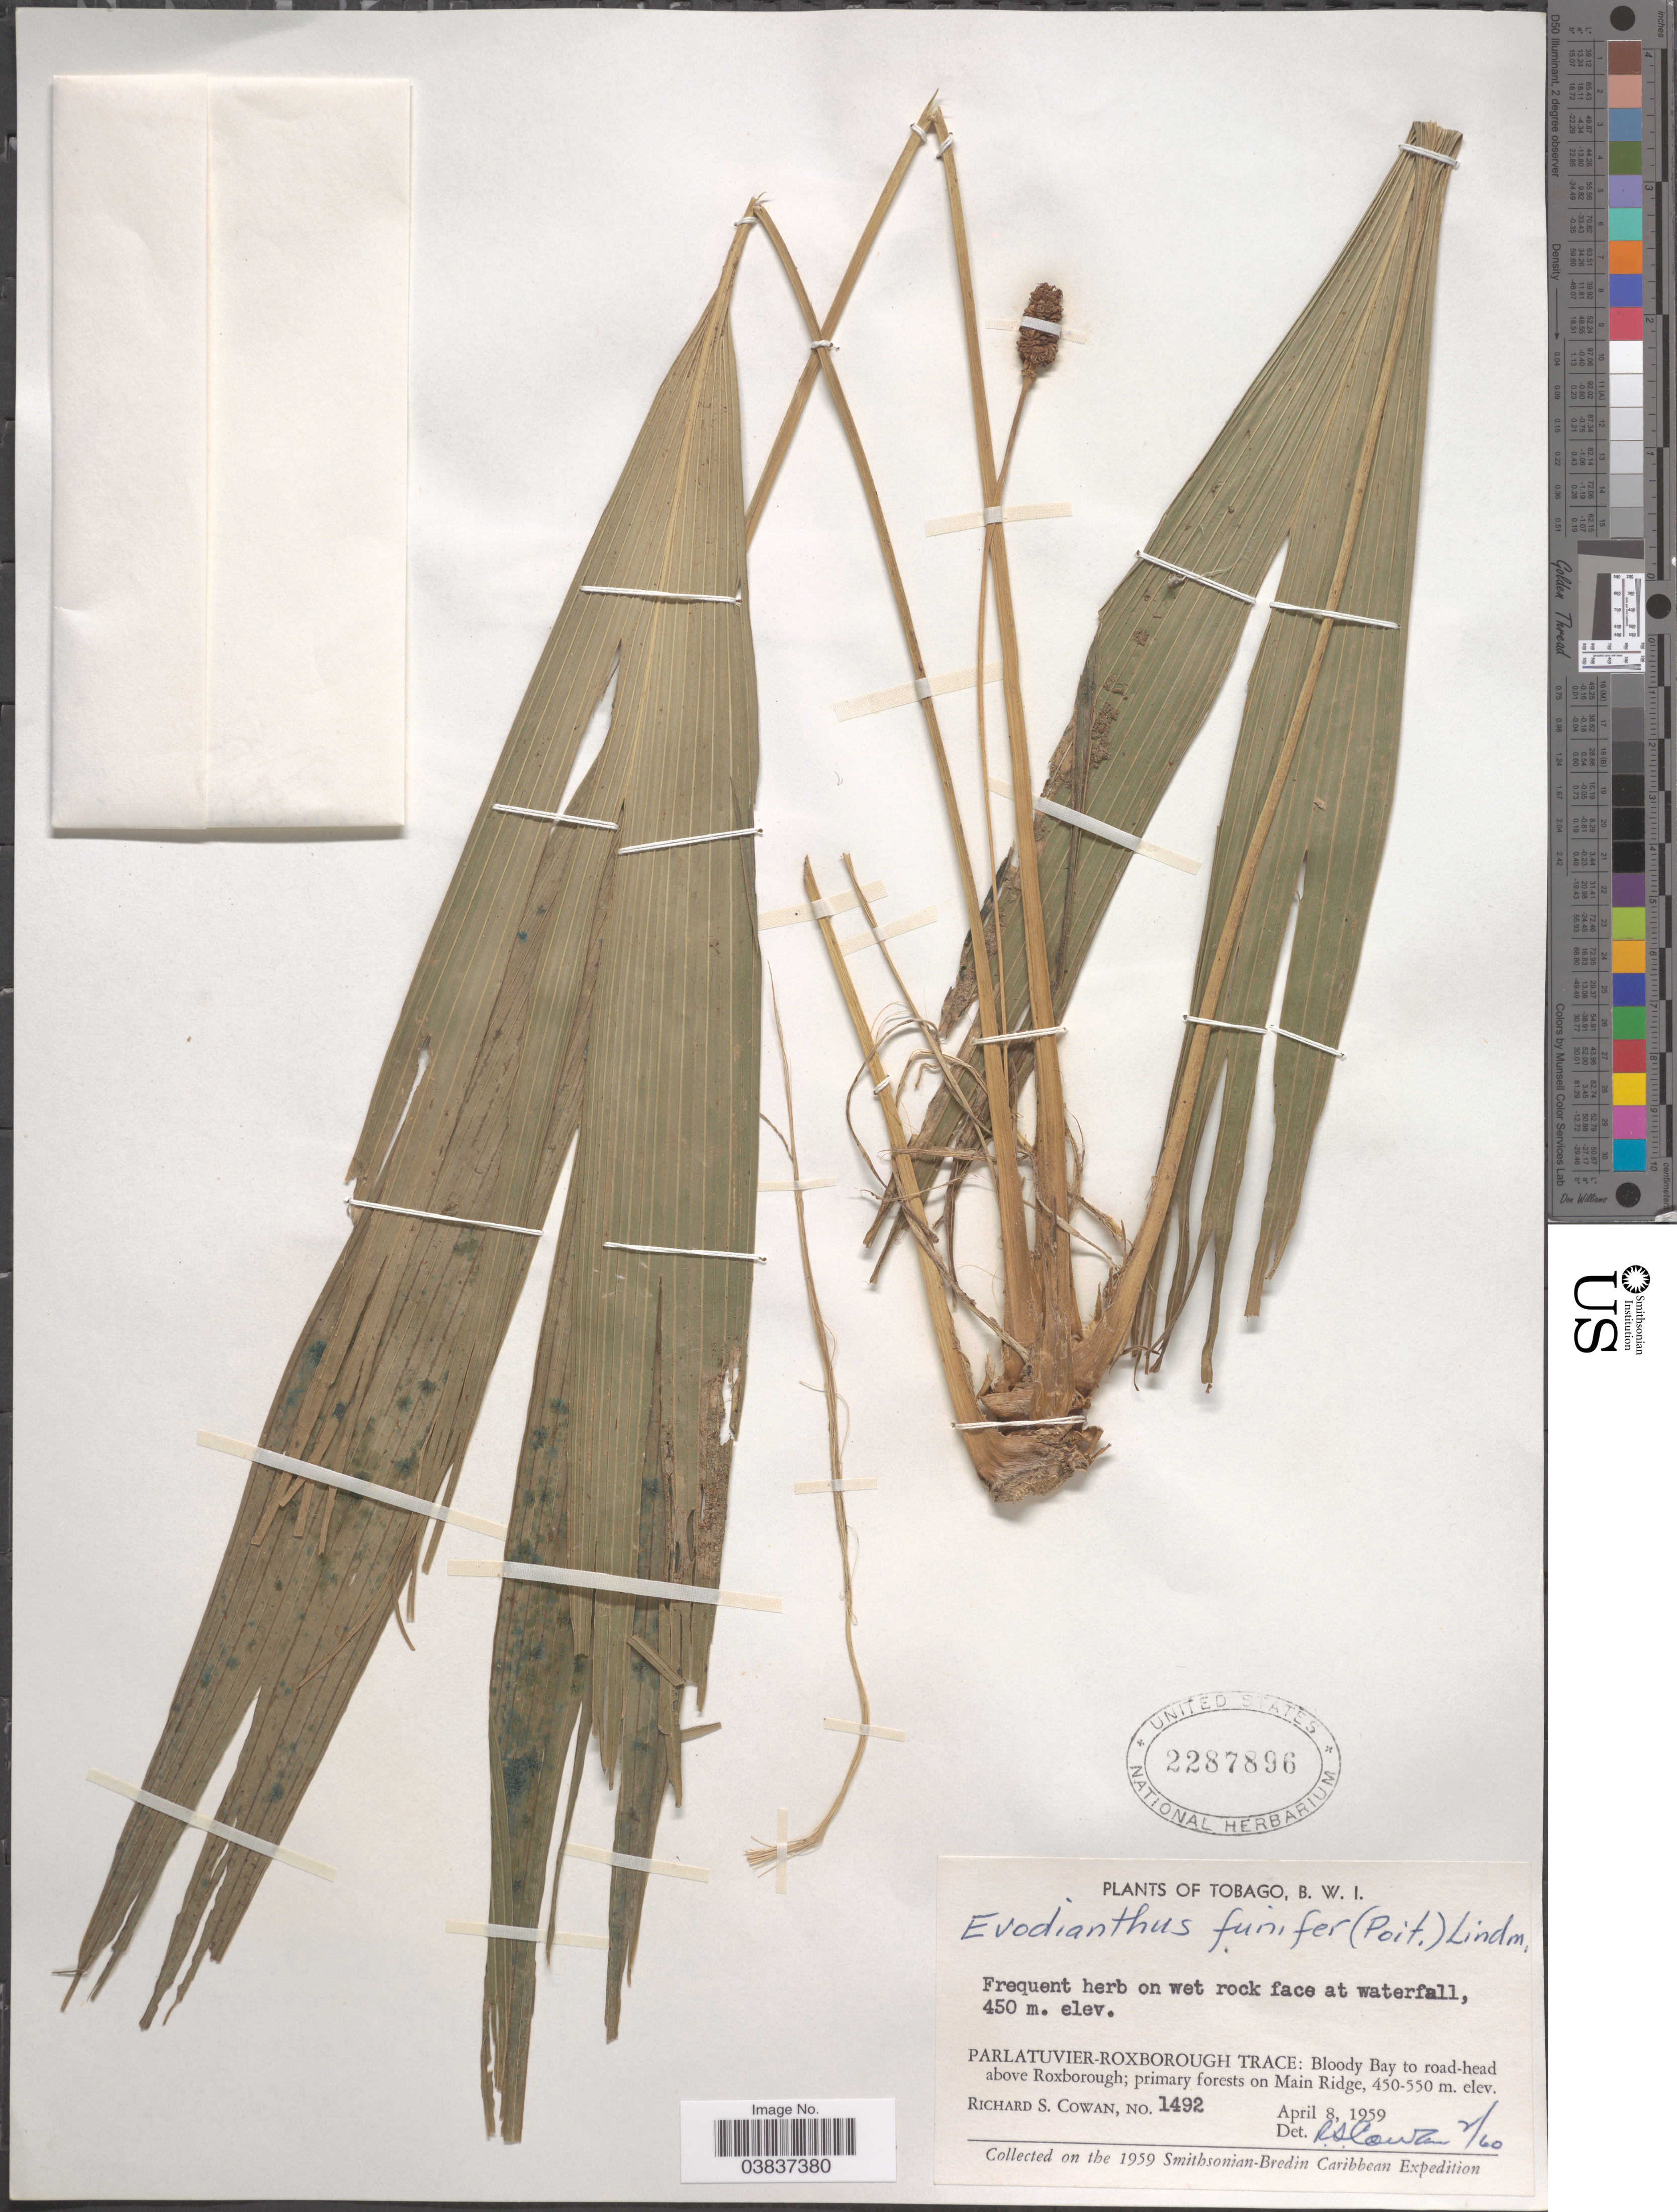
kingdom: Plantae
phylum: Tracheophyta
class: Liliopsida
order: Pandanales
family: Cyclanthaceae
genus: Evodianthus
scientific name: Evodianthus funifer subsp. funifer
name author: (Poit.) Lindm.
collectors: R. S. Cowan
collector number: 1492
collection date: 1959-04-08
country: Trinidad and Tobago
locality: Tobago, B. W. I. At waterfall. Parlatuvier-Roxborough Trace: Bloody Bay to road-head above Roxborough; on Main Ridge.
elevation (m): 450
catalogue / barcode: US 2287896